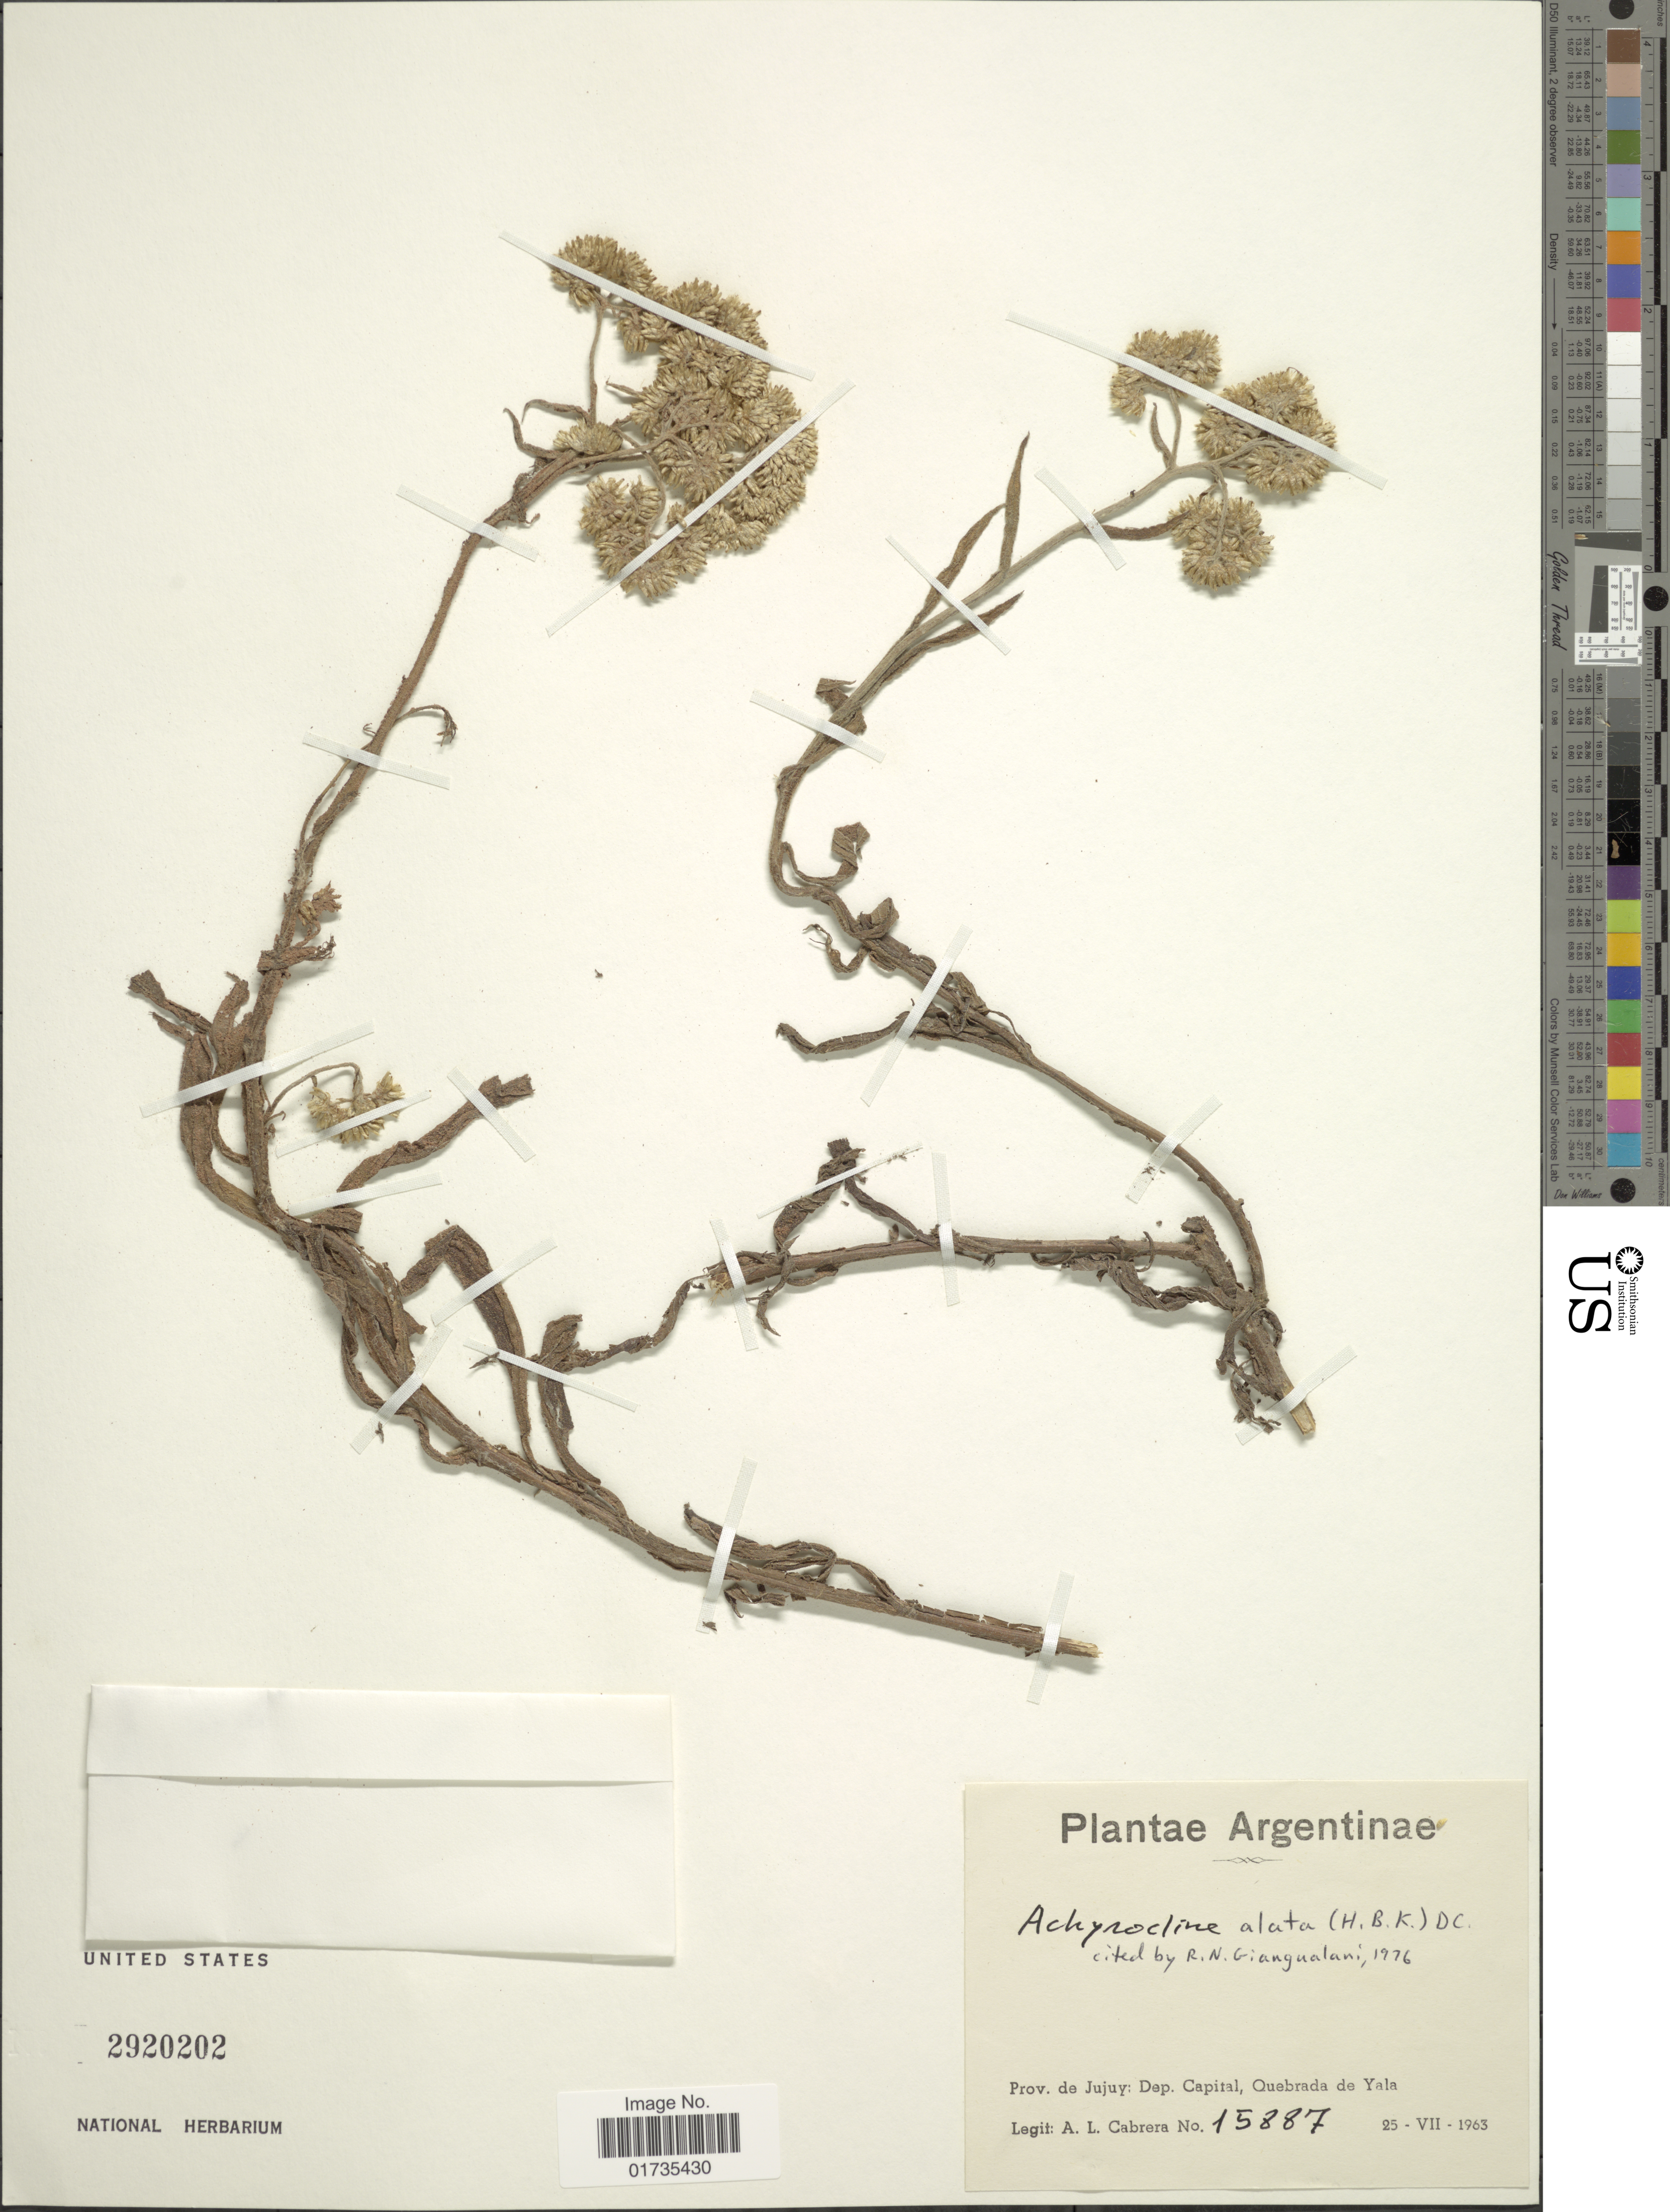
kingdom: Plantae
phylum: Tracheophyta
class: Magnoliopsida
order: Asterales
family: Asteraceae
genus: Achyrocline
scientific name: Achyrocline alata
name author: (Kunth) DC.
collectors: A. L. Cabrera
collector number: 15887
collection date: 1963-07-25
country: Argentina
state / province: Jujuy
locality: Argentinae. Prov. de Jujuy: Dep. Capital, Quebrada de Yala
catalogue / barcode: US 2920202